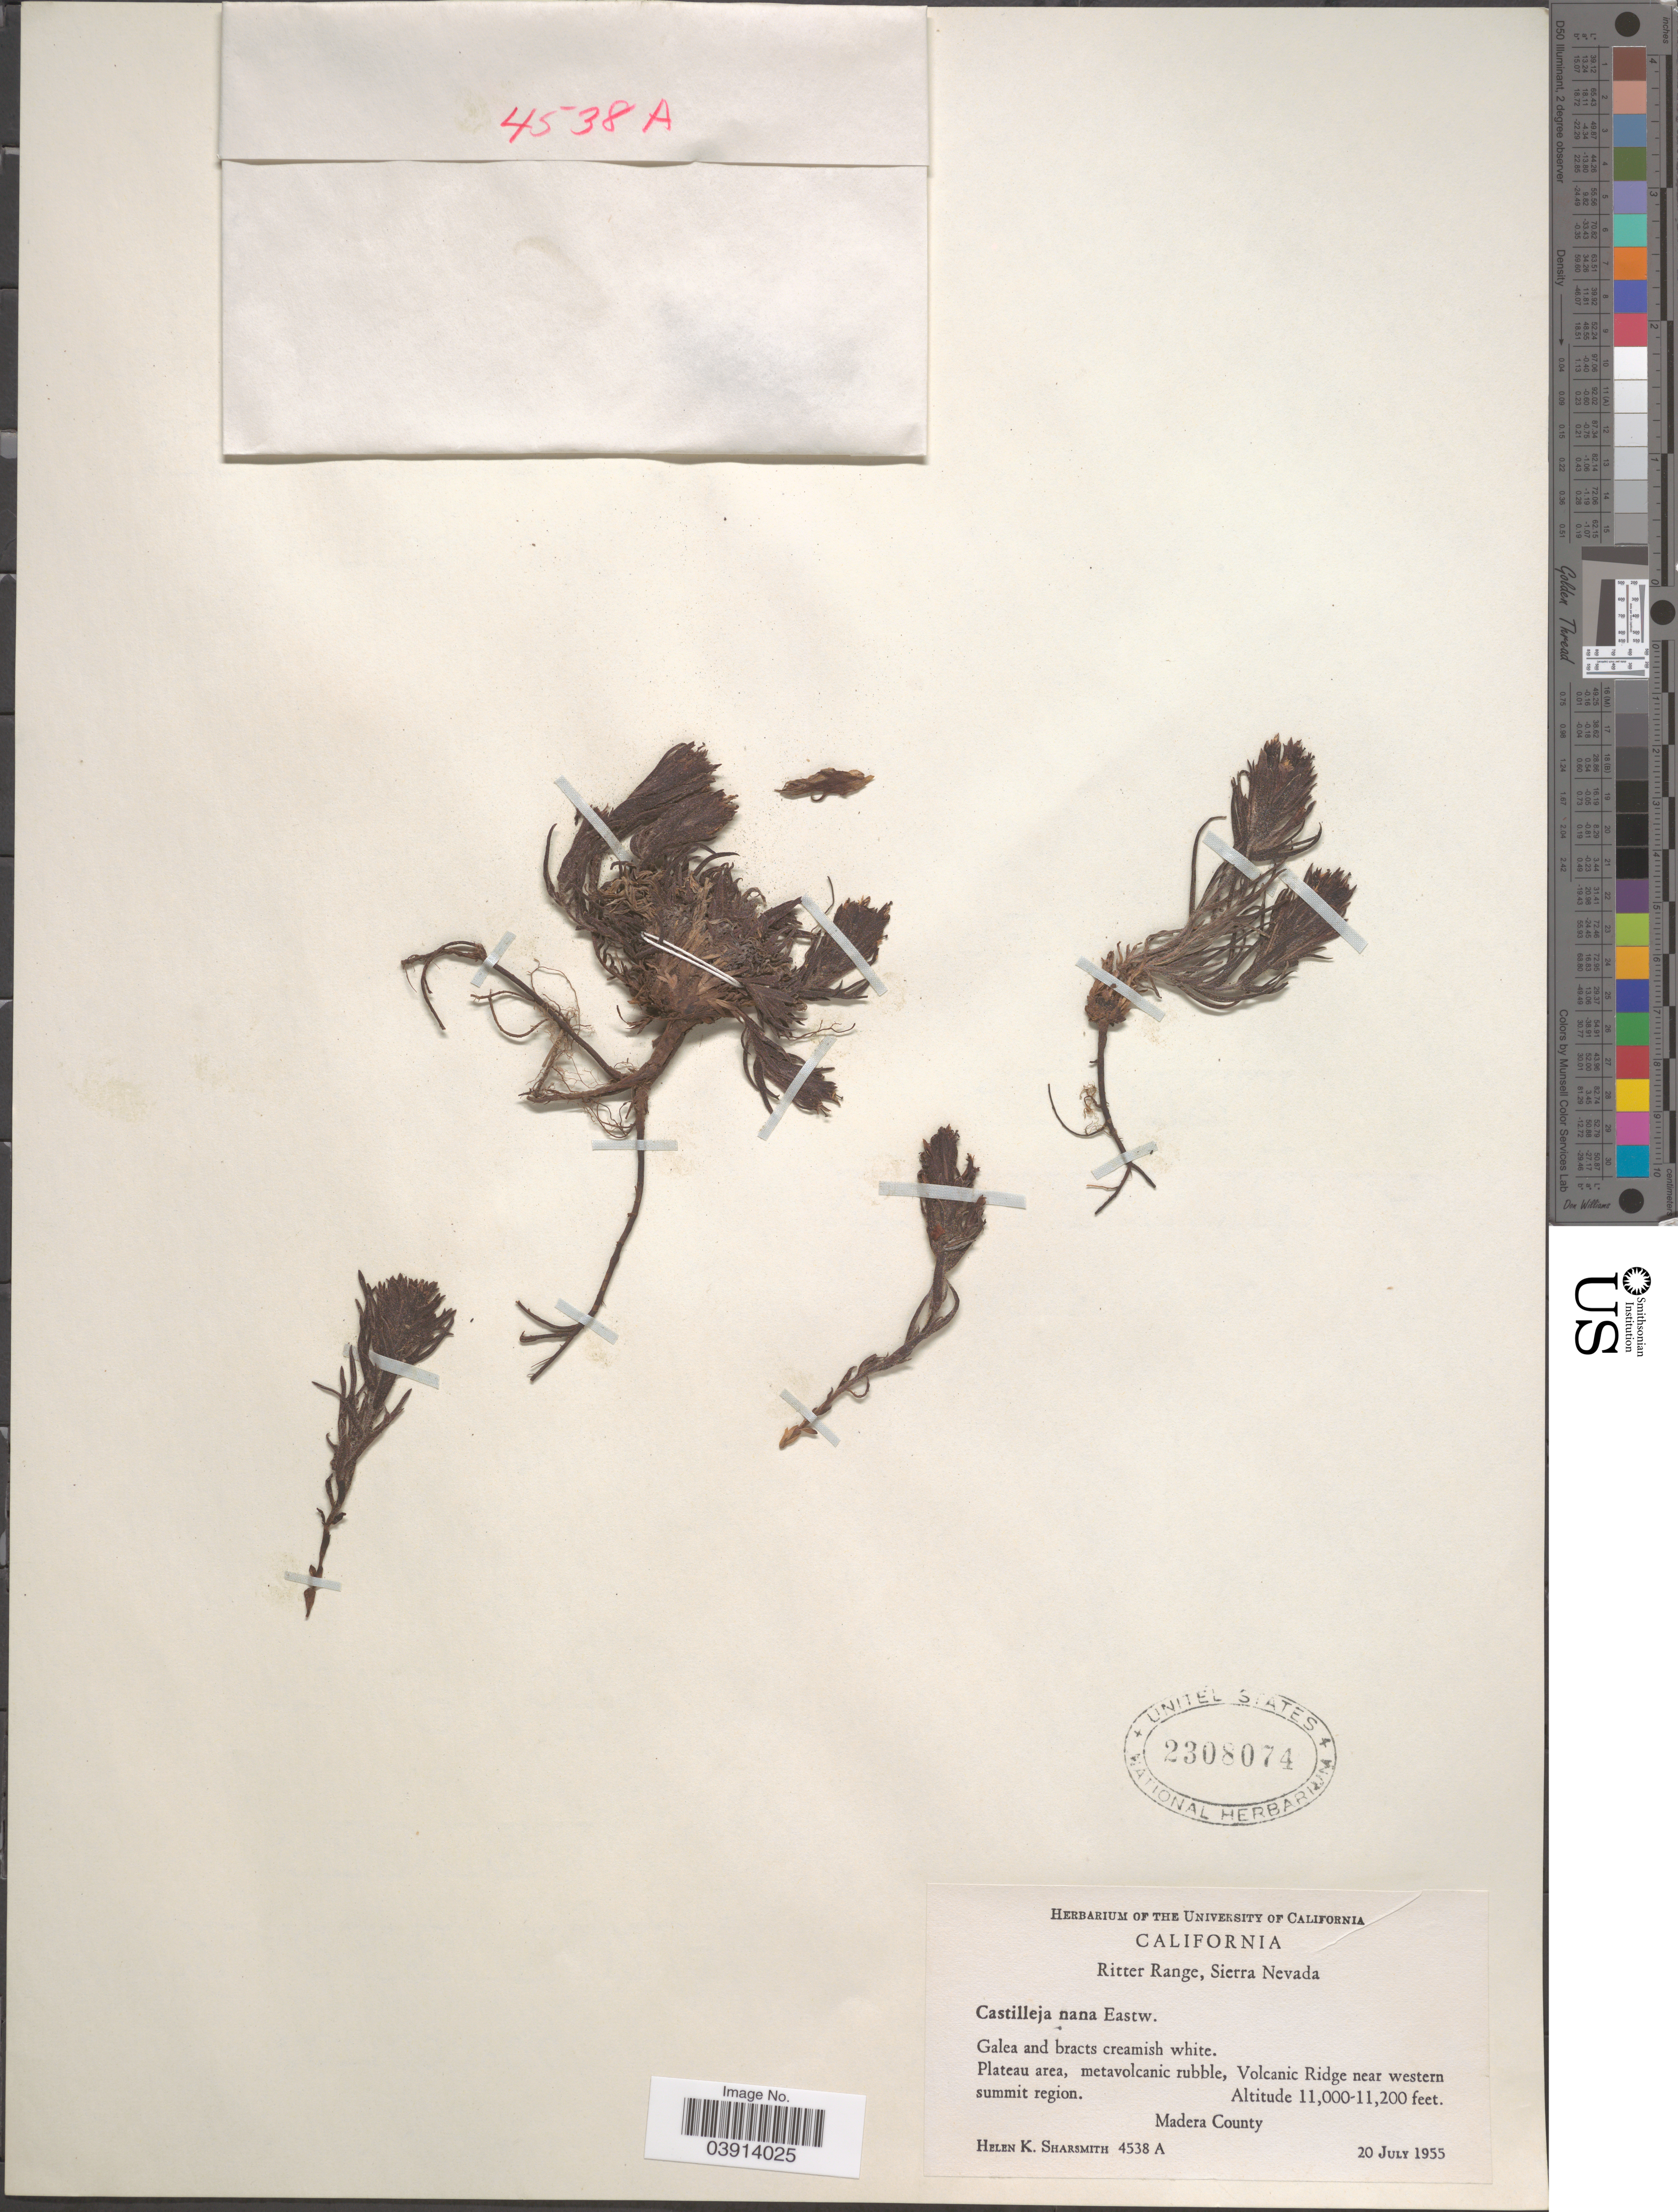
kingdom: Plantae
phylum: Tracheophyta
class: Magnoliopsida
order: Lamiales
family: Orobanchaceae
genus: Castilleja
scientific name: Castilleja rubida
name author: Piper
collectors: H. Sharsmith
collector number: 4538A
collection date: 1955-07-20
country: United States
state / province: California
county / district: Madera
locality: Ritter Range, Sierra Nevada. Volcanic Ridge near western summit region. Madera County.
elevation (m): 3353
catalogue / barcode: US 2308074